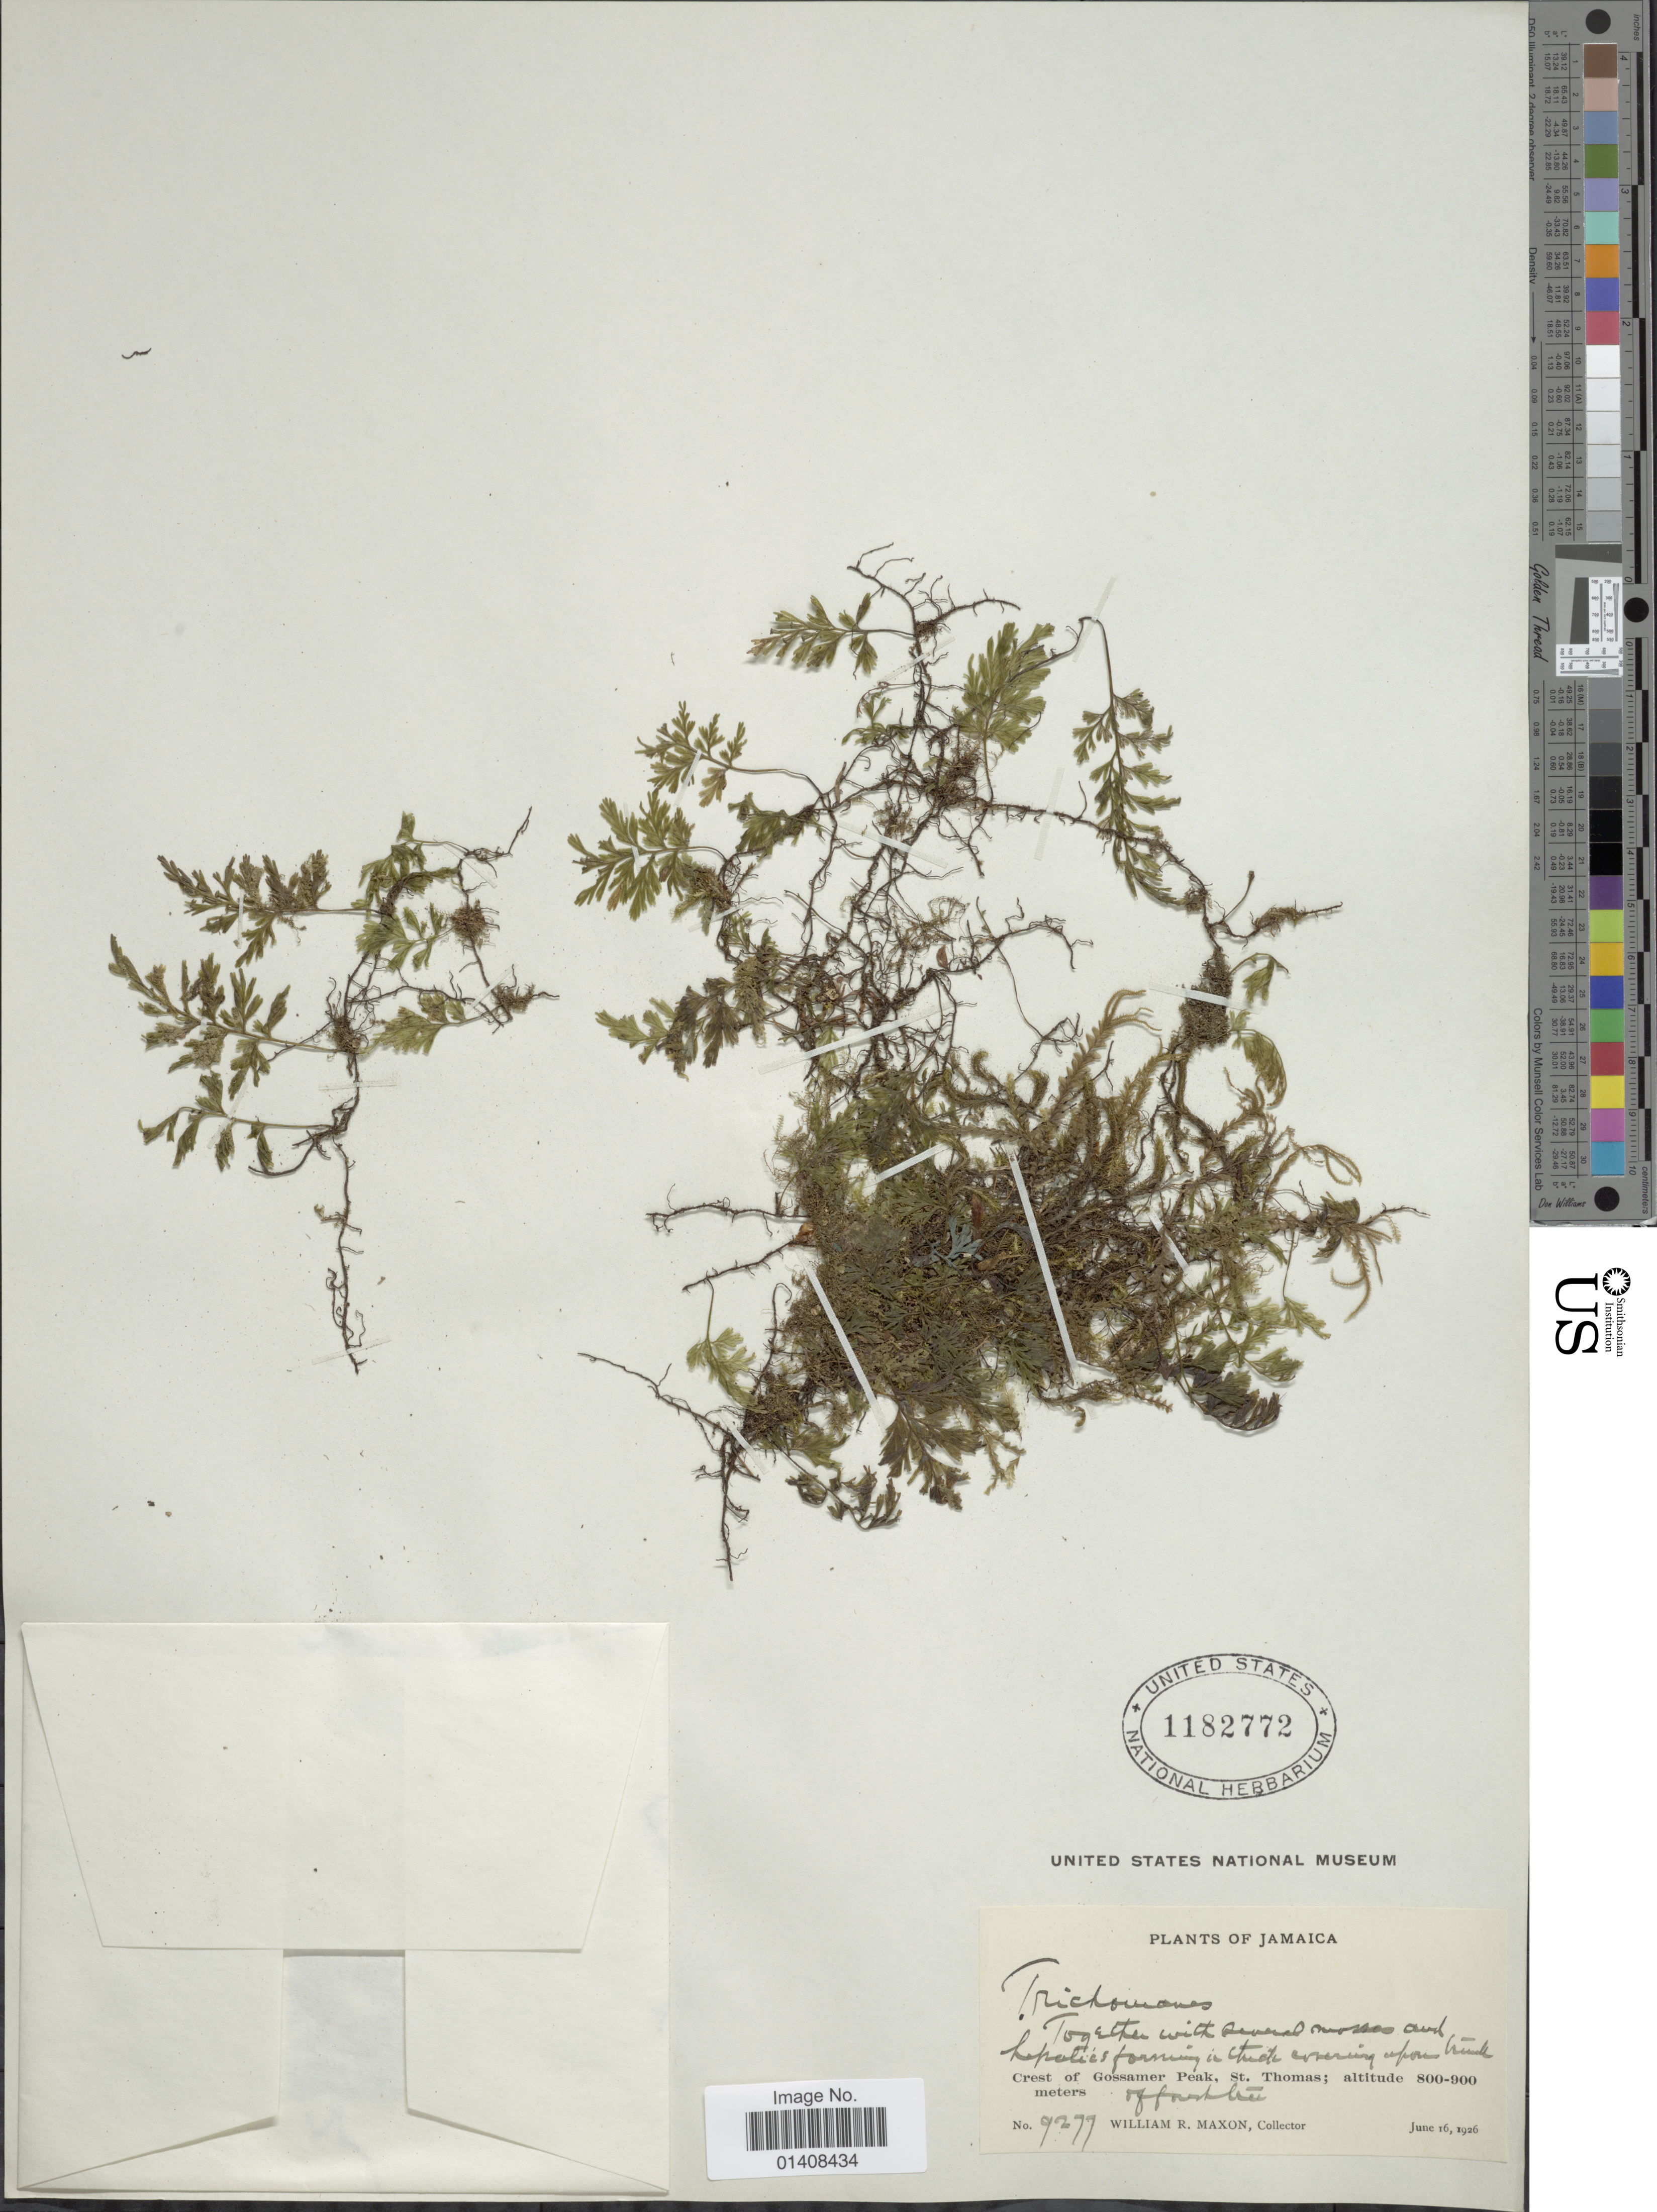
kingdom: Plantae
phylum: Tracheophyta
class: Polypodiopsida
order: Hymenophyllales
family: Hymenophyllaceae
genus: Trichomanes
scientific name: Trichomanes sp.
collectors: W. R. Maxon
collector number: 9277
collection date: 1926-06-16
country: Jamaica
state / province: Saint Thomas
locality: Crest of Gossamer Peak, St. Thomas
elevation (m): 800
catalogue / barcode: US 1182772